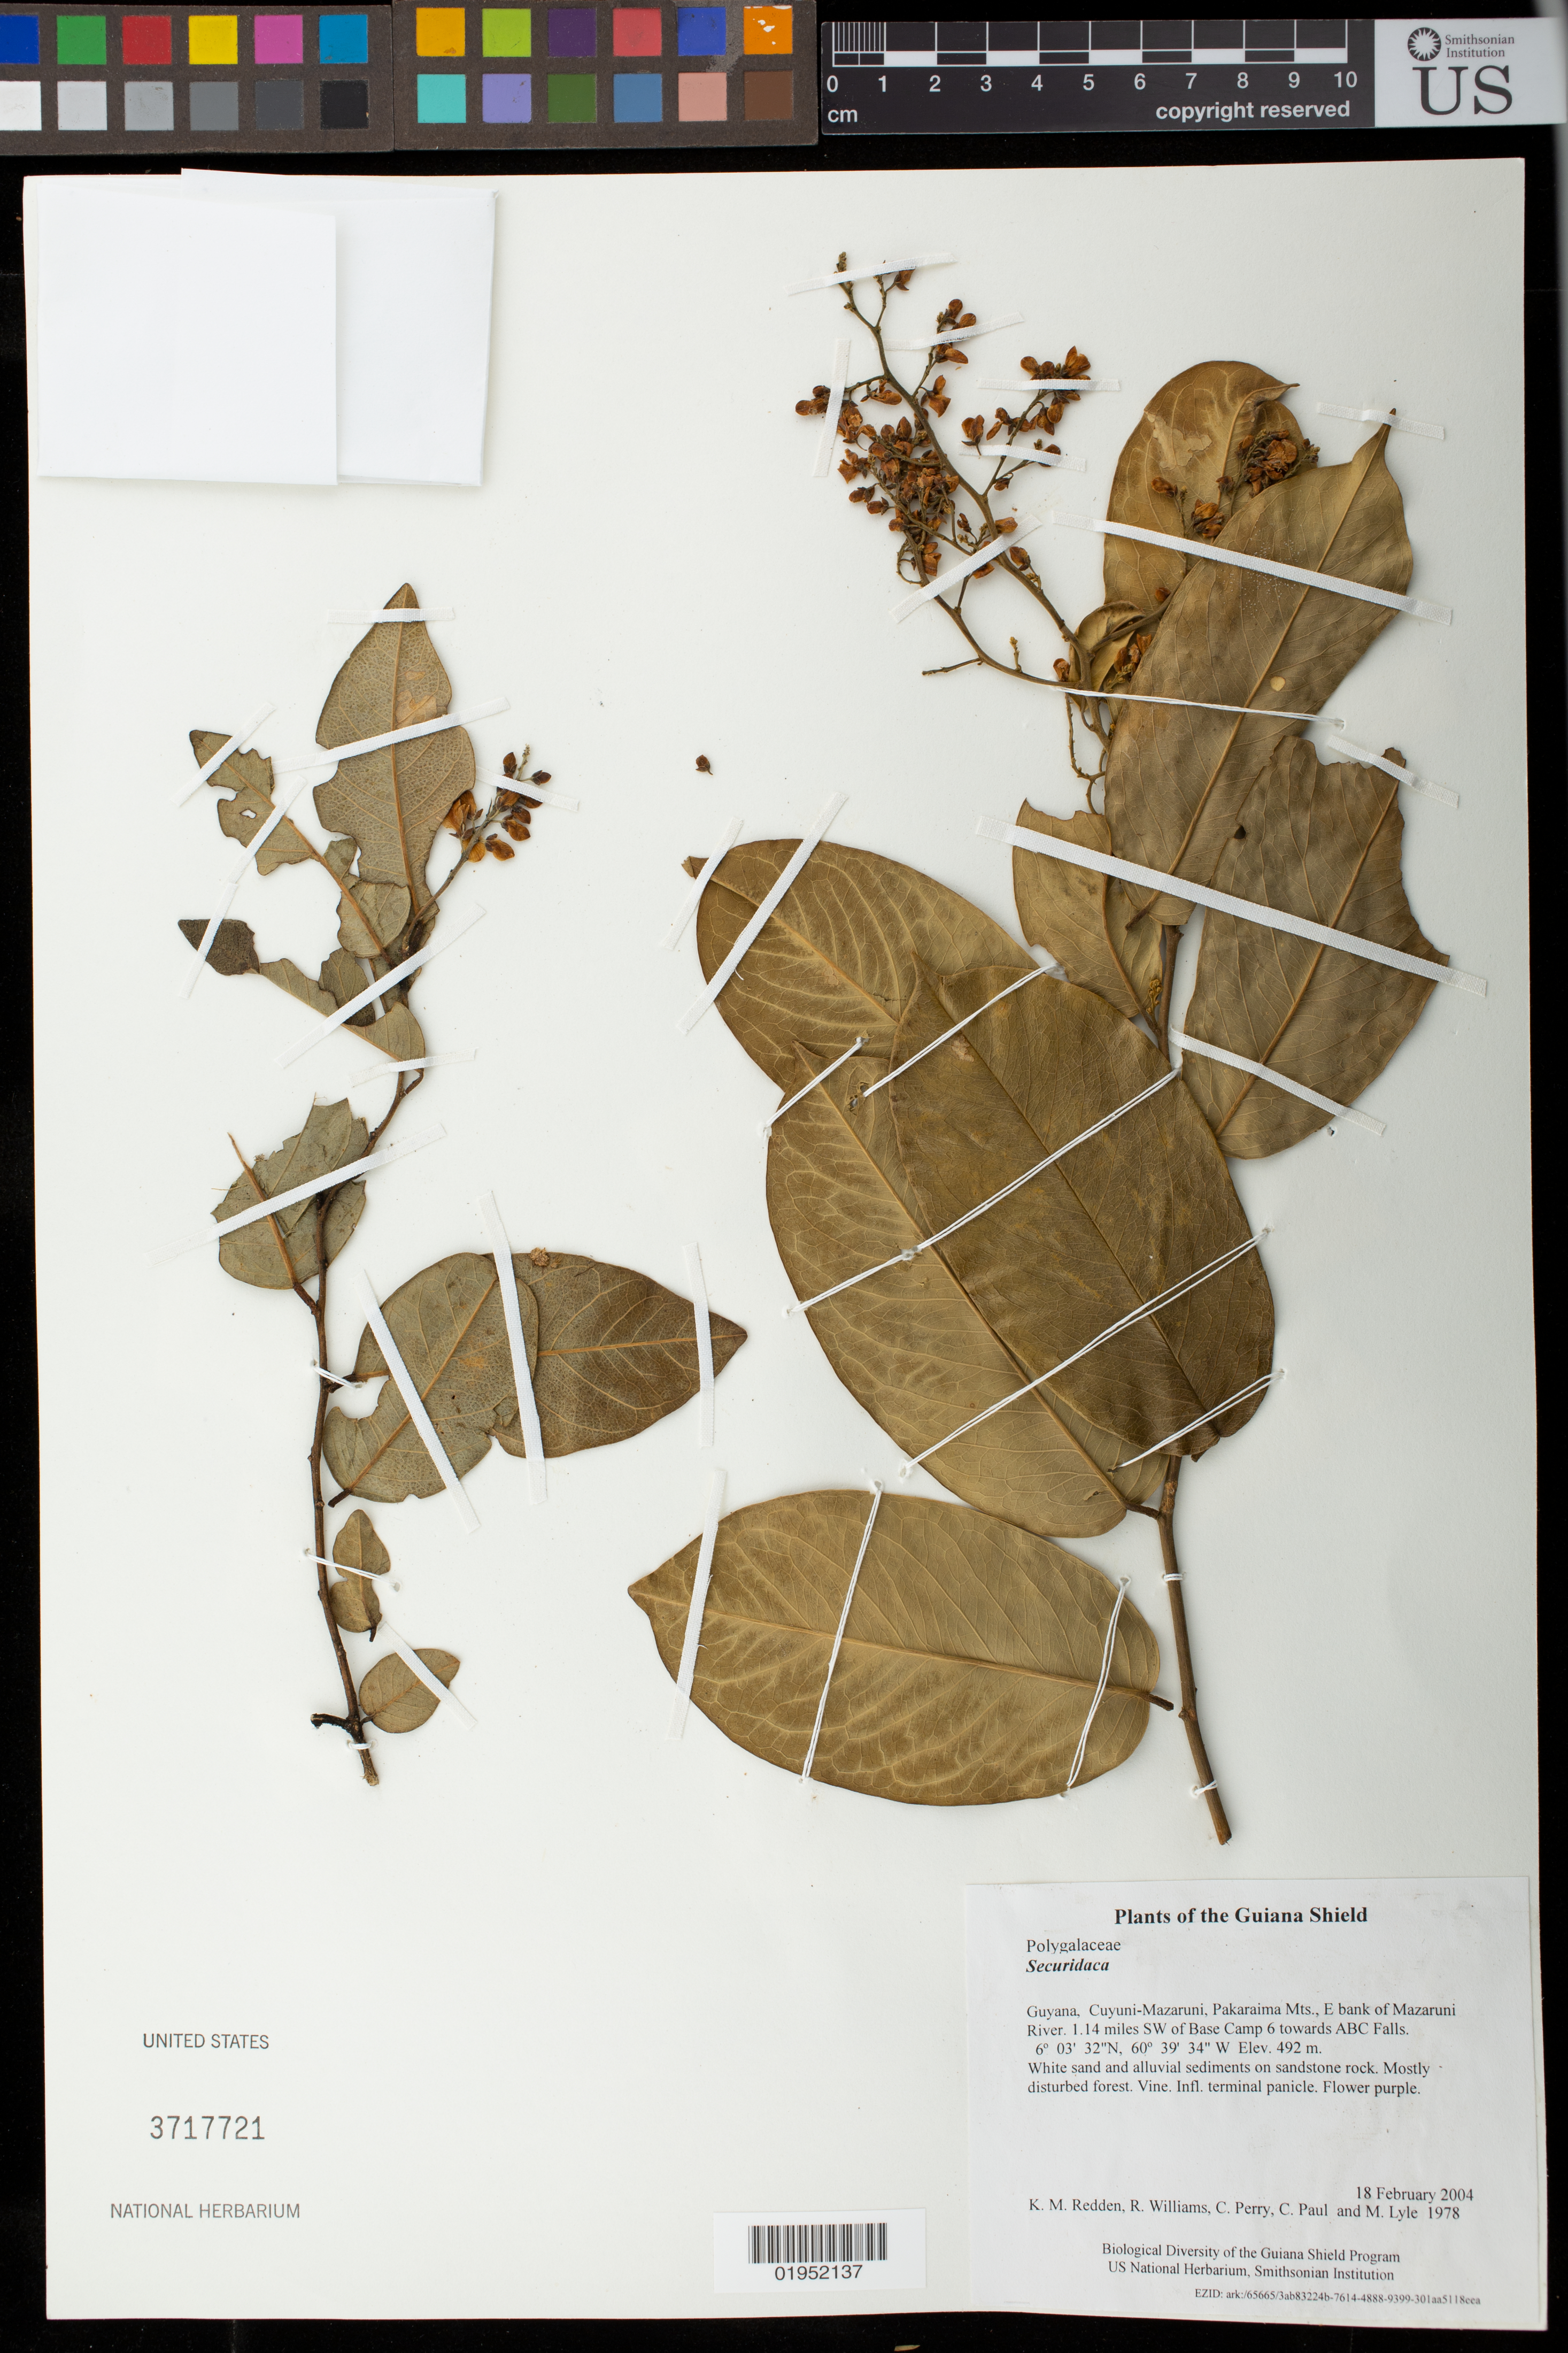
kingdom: Plantae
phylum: Tracheophyta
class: Magnoliopsida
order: Fabales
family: Polygalaceae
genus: Securidaca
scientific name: Securidaca sp.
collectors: K. M. Redden, R. Williams, C. Perry, C. Paul & M. Lyle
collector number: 1978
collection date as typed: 18 February 2004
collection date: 2004-02-18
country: Guyana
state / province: Cuyuni-Mazaruni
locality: Pakaraima Mts., E bank of Mazaruni River. 1.14 miles SW of Base Camp 6 towards ABC Falls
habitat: White sand and alluvial sediments on sandstone rock. Mostly disturbed forest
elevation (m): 492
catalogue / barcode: US 3717721